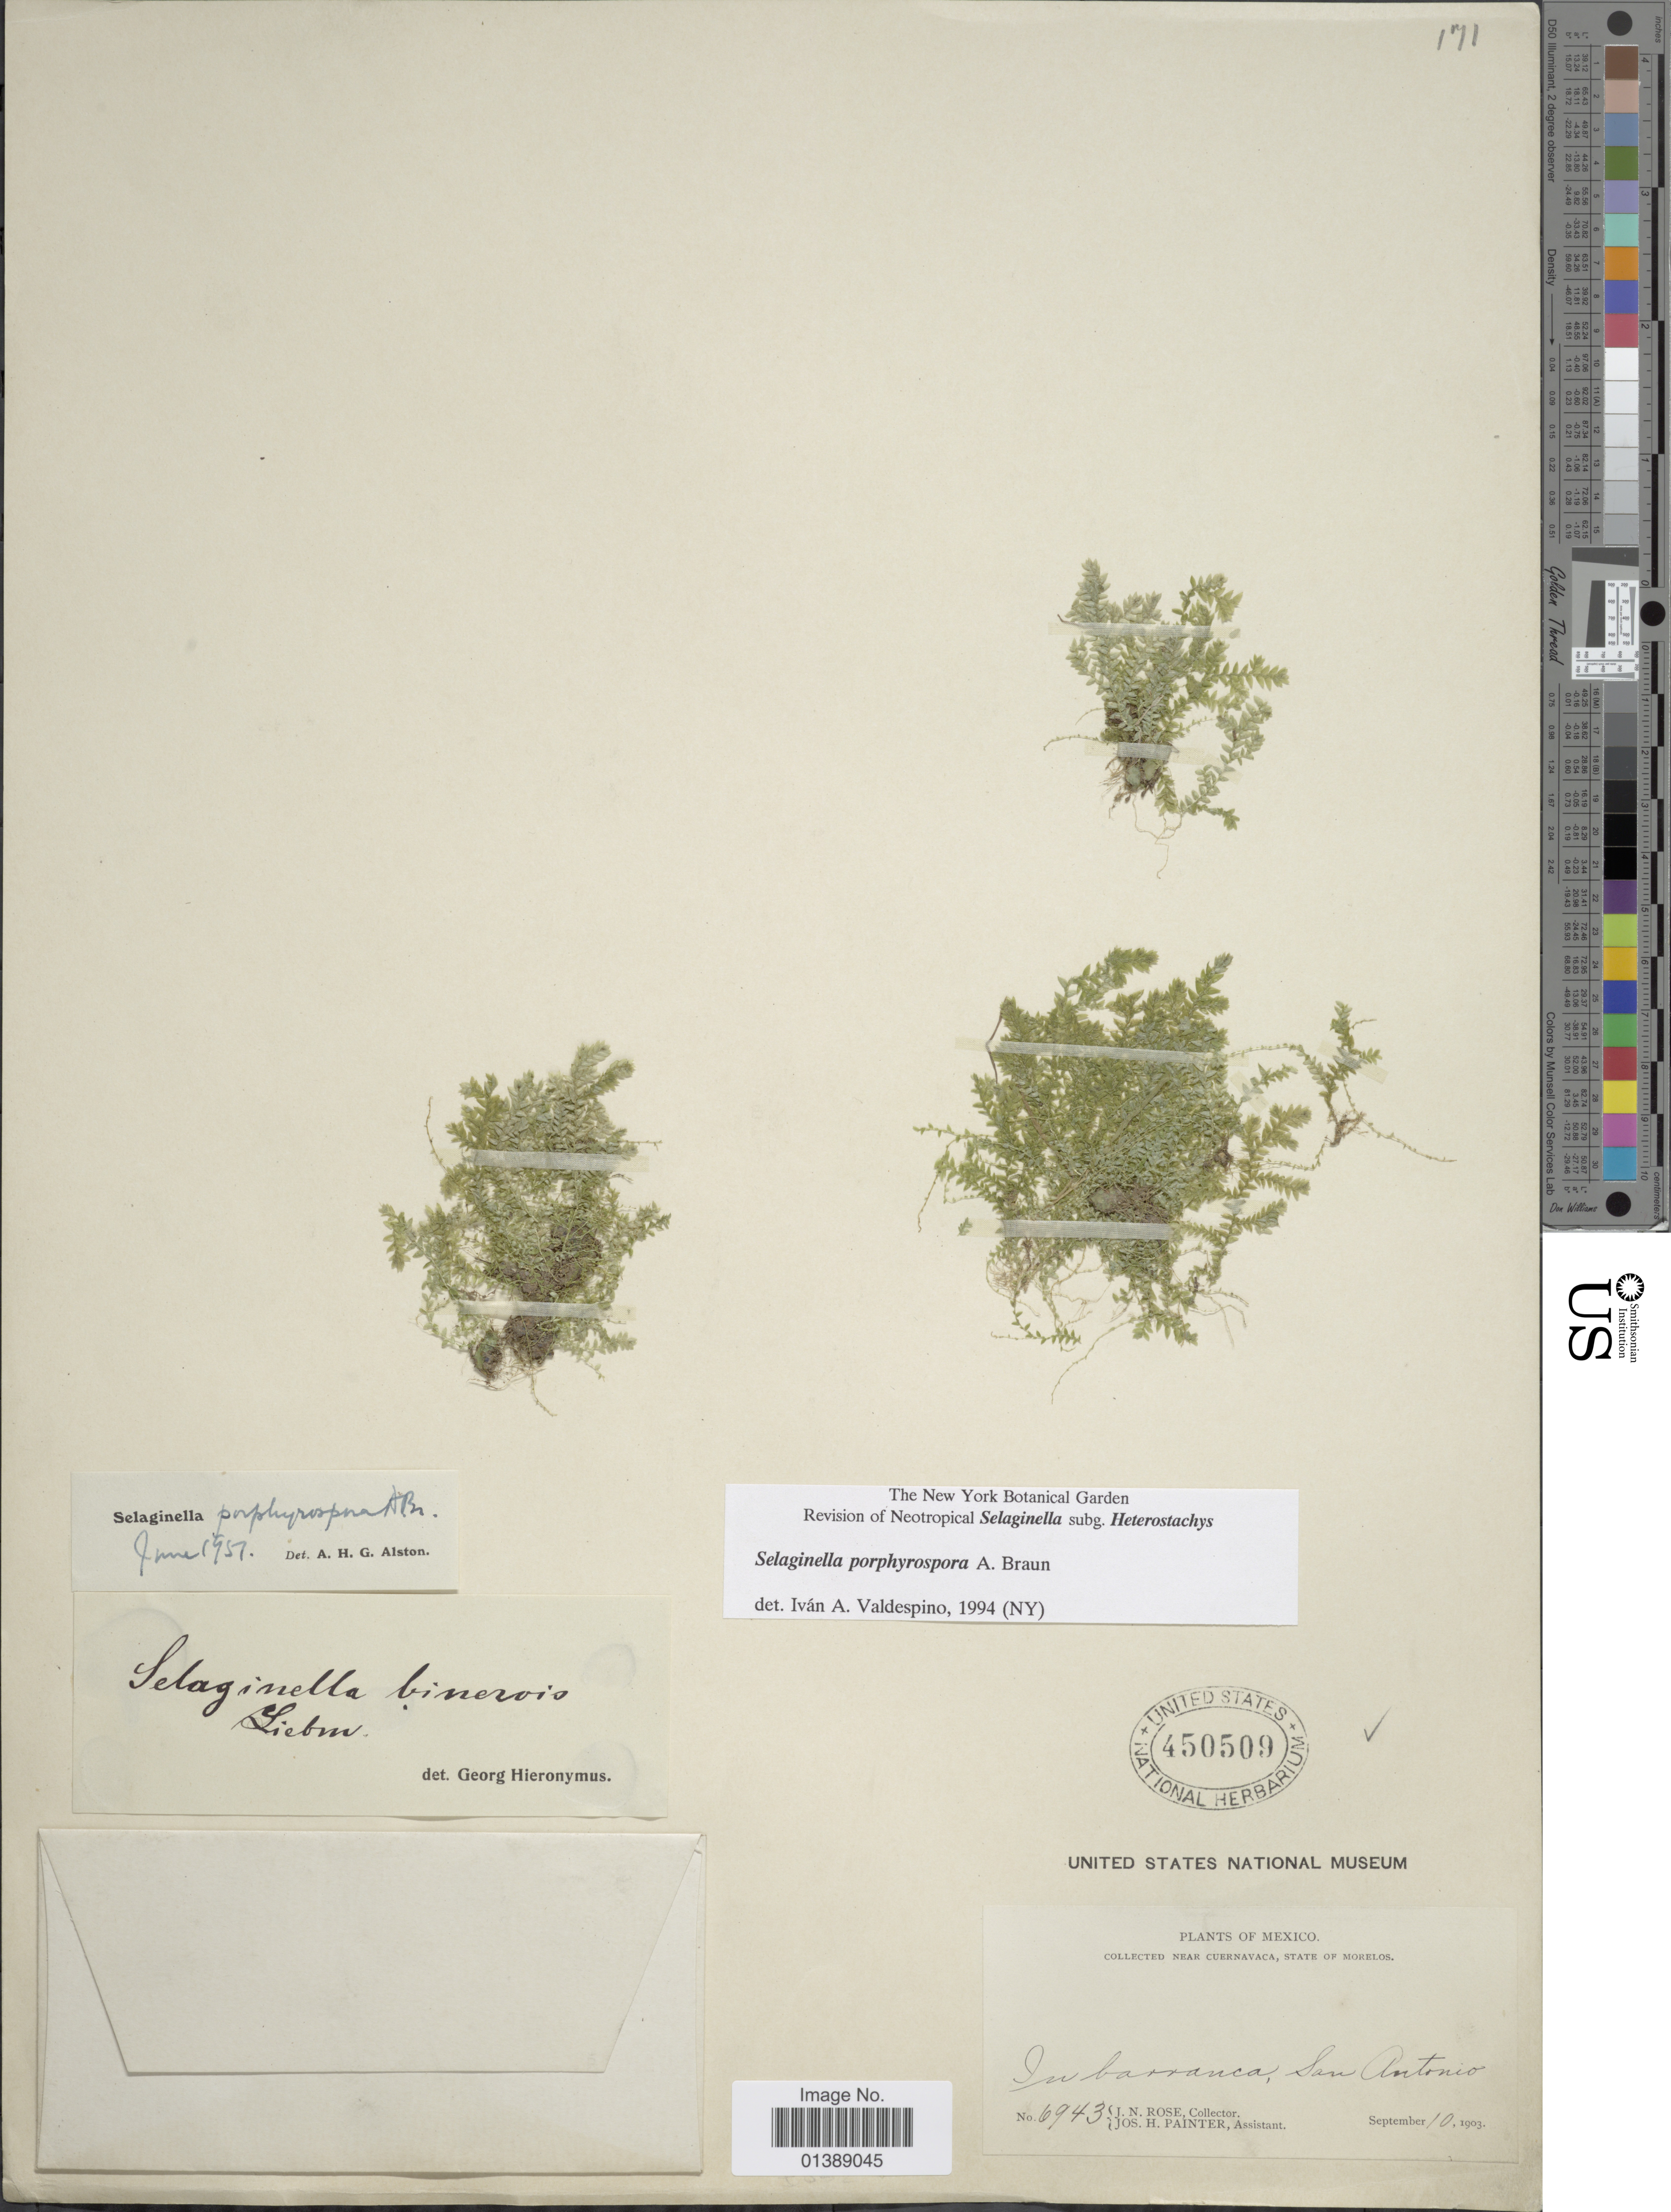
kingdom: Plantae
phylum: Tracheophyta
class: Lycopodiopsida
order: Selaginellales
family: Selaginellaceae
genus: Selaginella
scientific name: Selaginella porphyrospora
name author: A. Braun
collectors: J. N. Rose & J. H. Painter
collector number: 6943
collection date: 1903-09-10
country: Mexico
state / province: Morelos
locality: Near Cuernavaca, In barranca, San Antonio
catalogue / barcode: US 450509